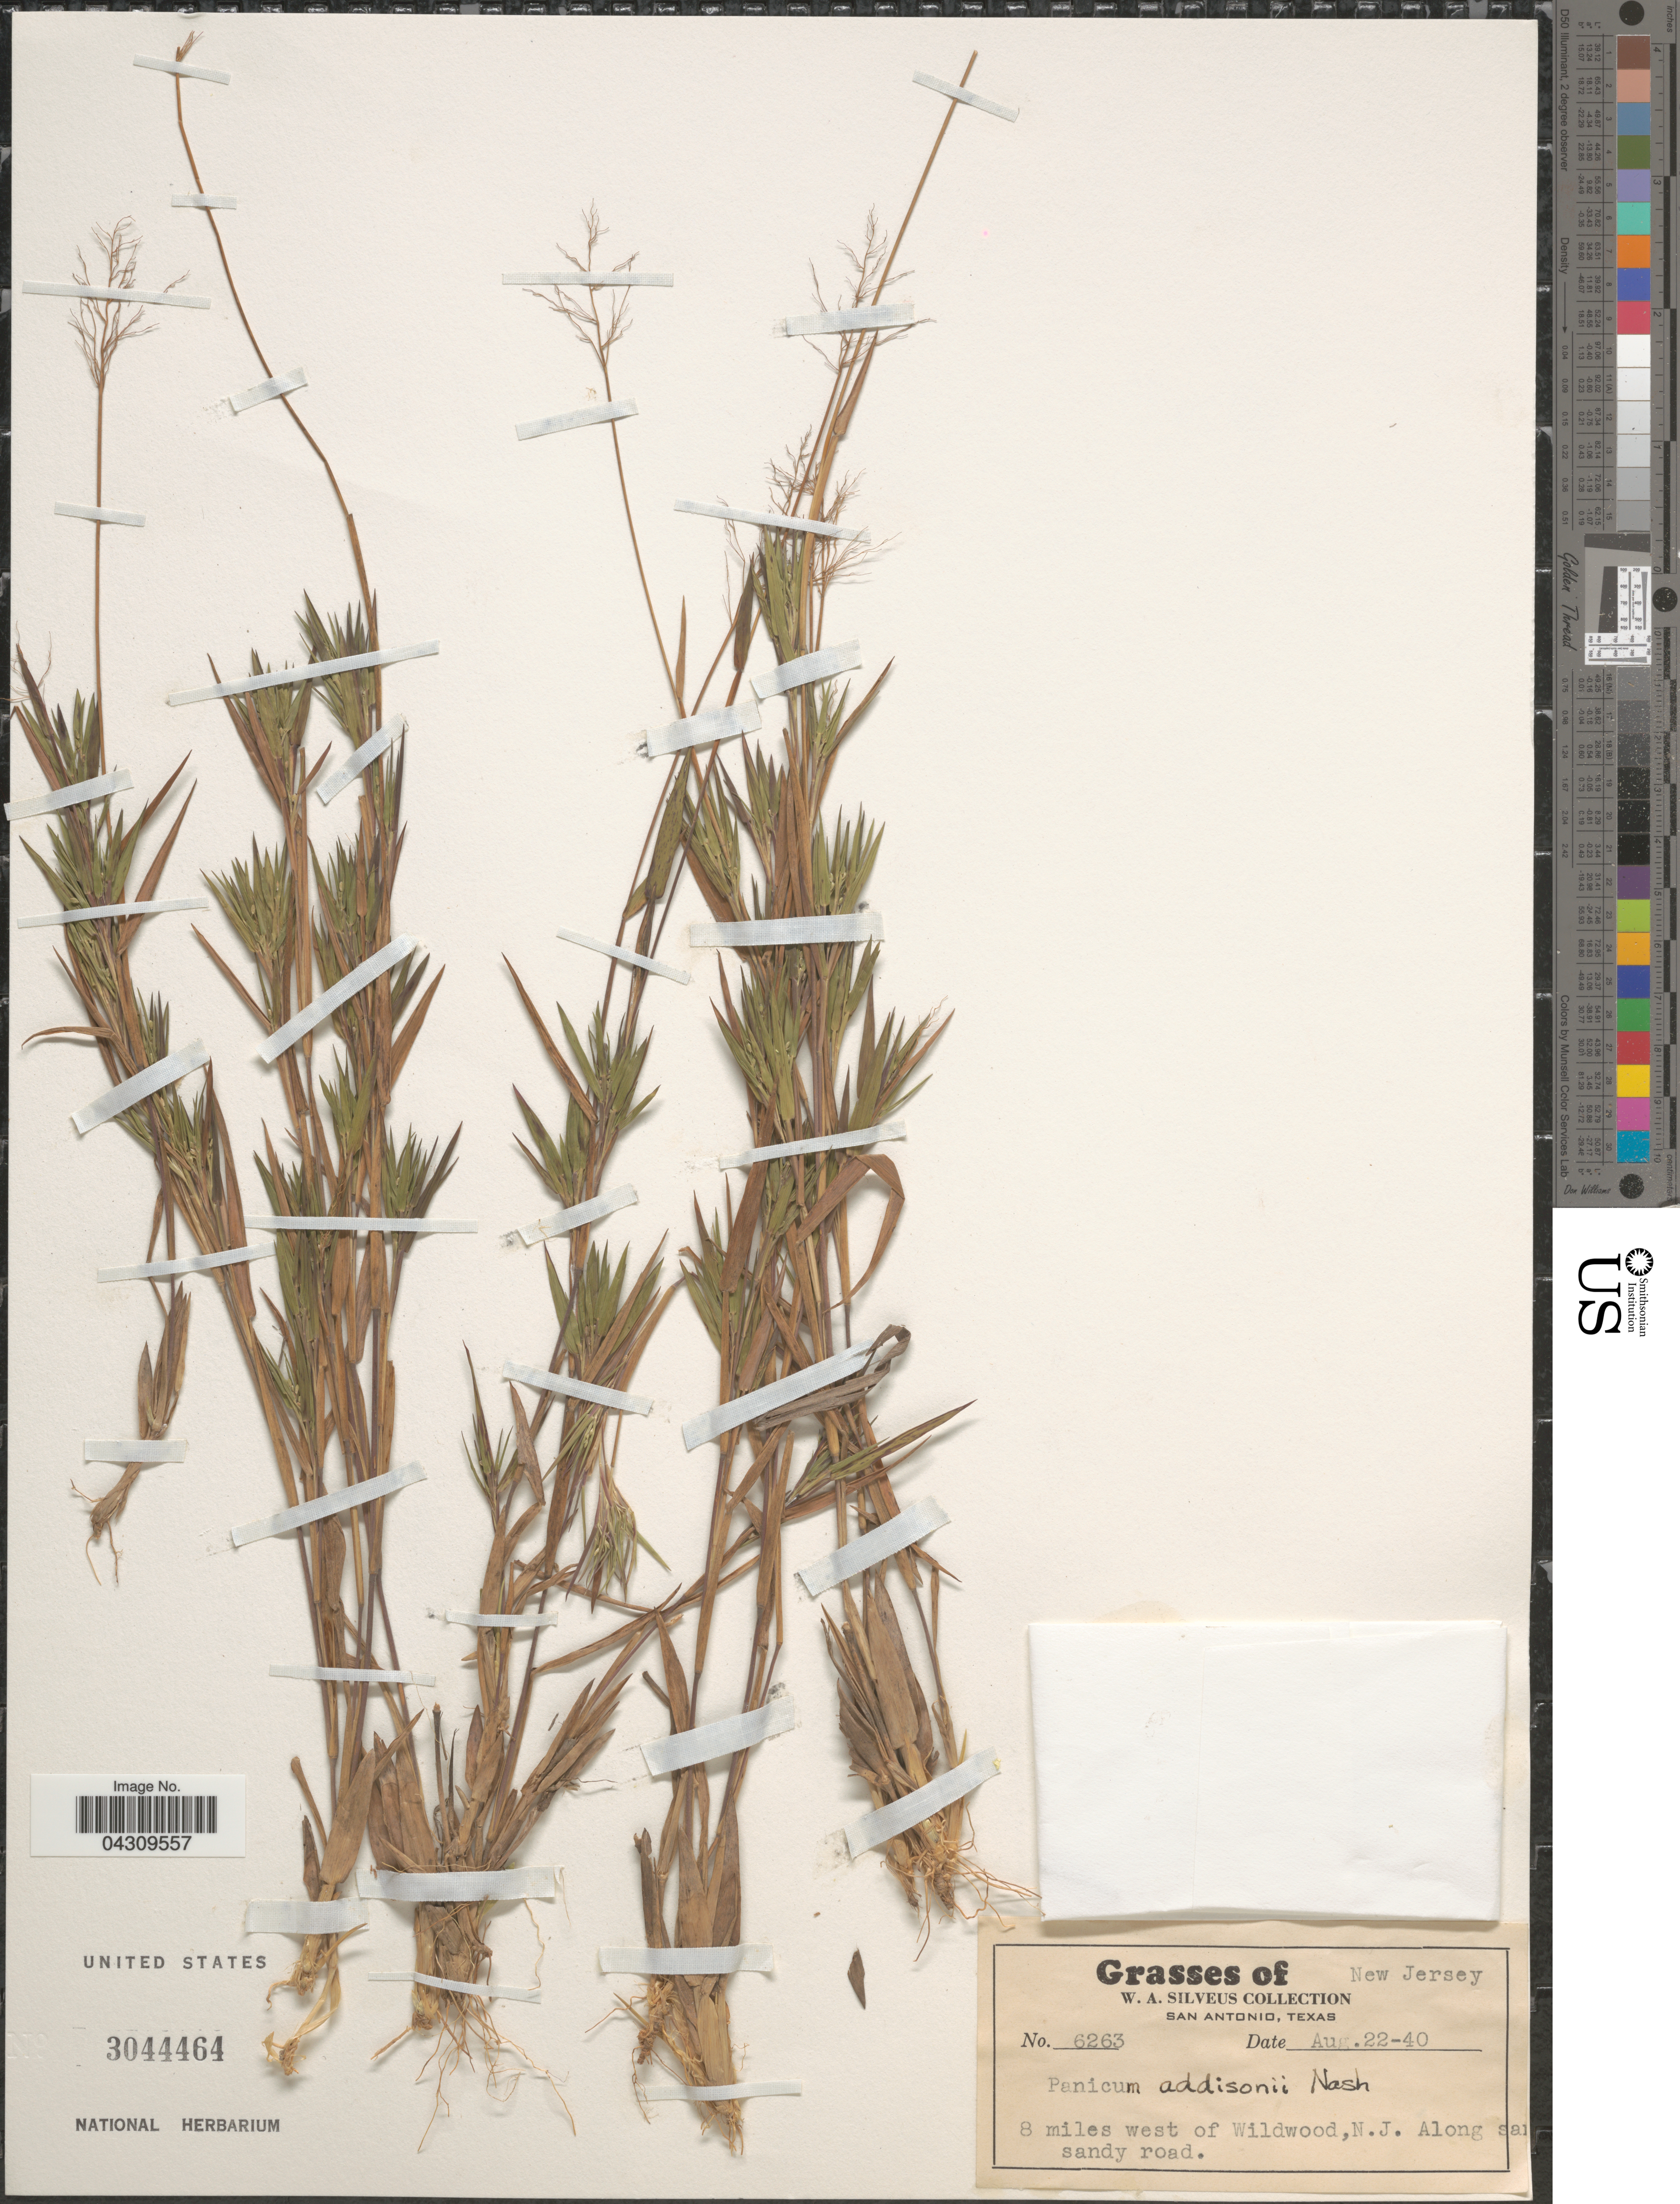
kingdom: Plantae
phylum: Tracheophyta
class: Liliopsida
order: Poales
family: Poaceae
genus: Dichanthelium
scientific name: Dichanthelium acuminatum var. acuminatum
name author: (Sw.) Gould & C.A. Clark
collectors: W. Silveus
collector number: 6263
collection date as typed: Transcribed d/m/y: 22/8/40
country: United States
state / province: New Jersey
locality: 8 miles west of Wildwood. Along sandy road.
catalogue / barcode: US 3044464